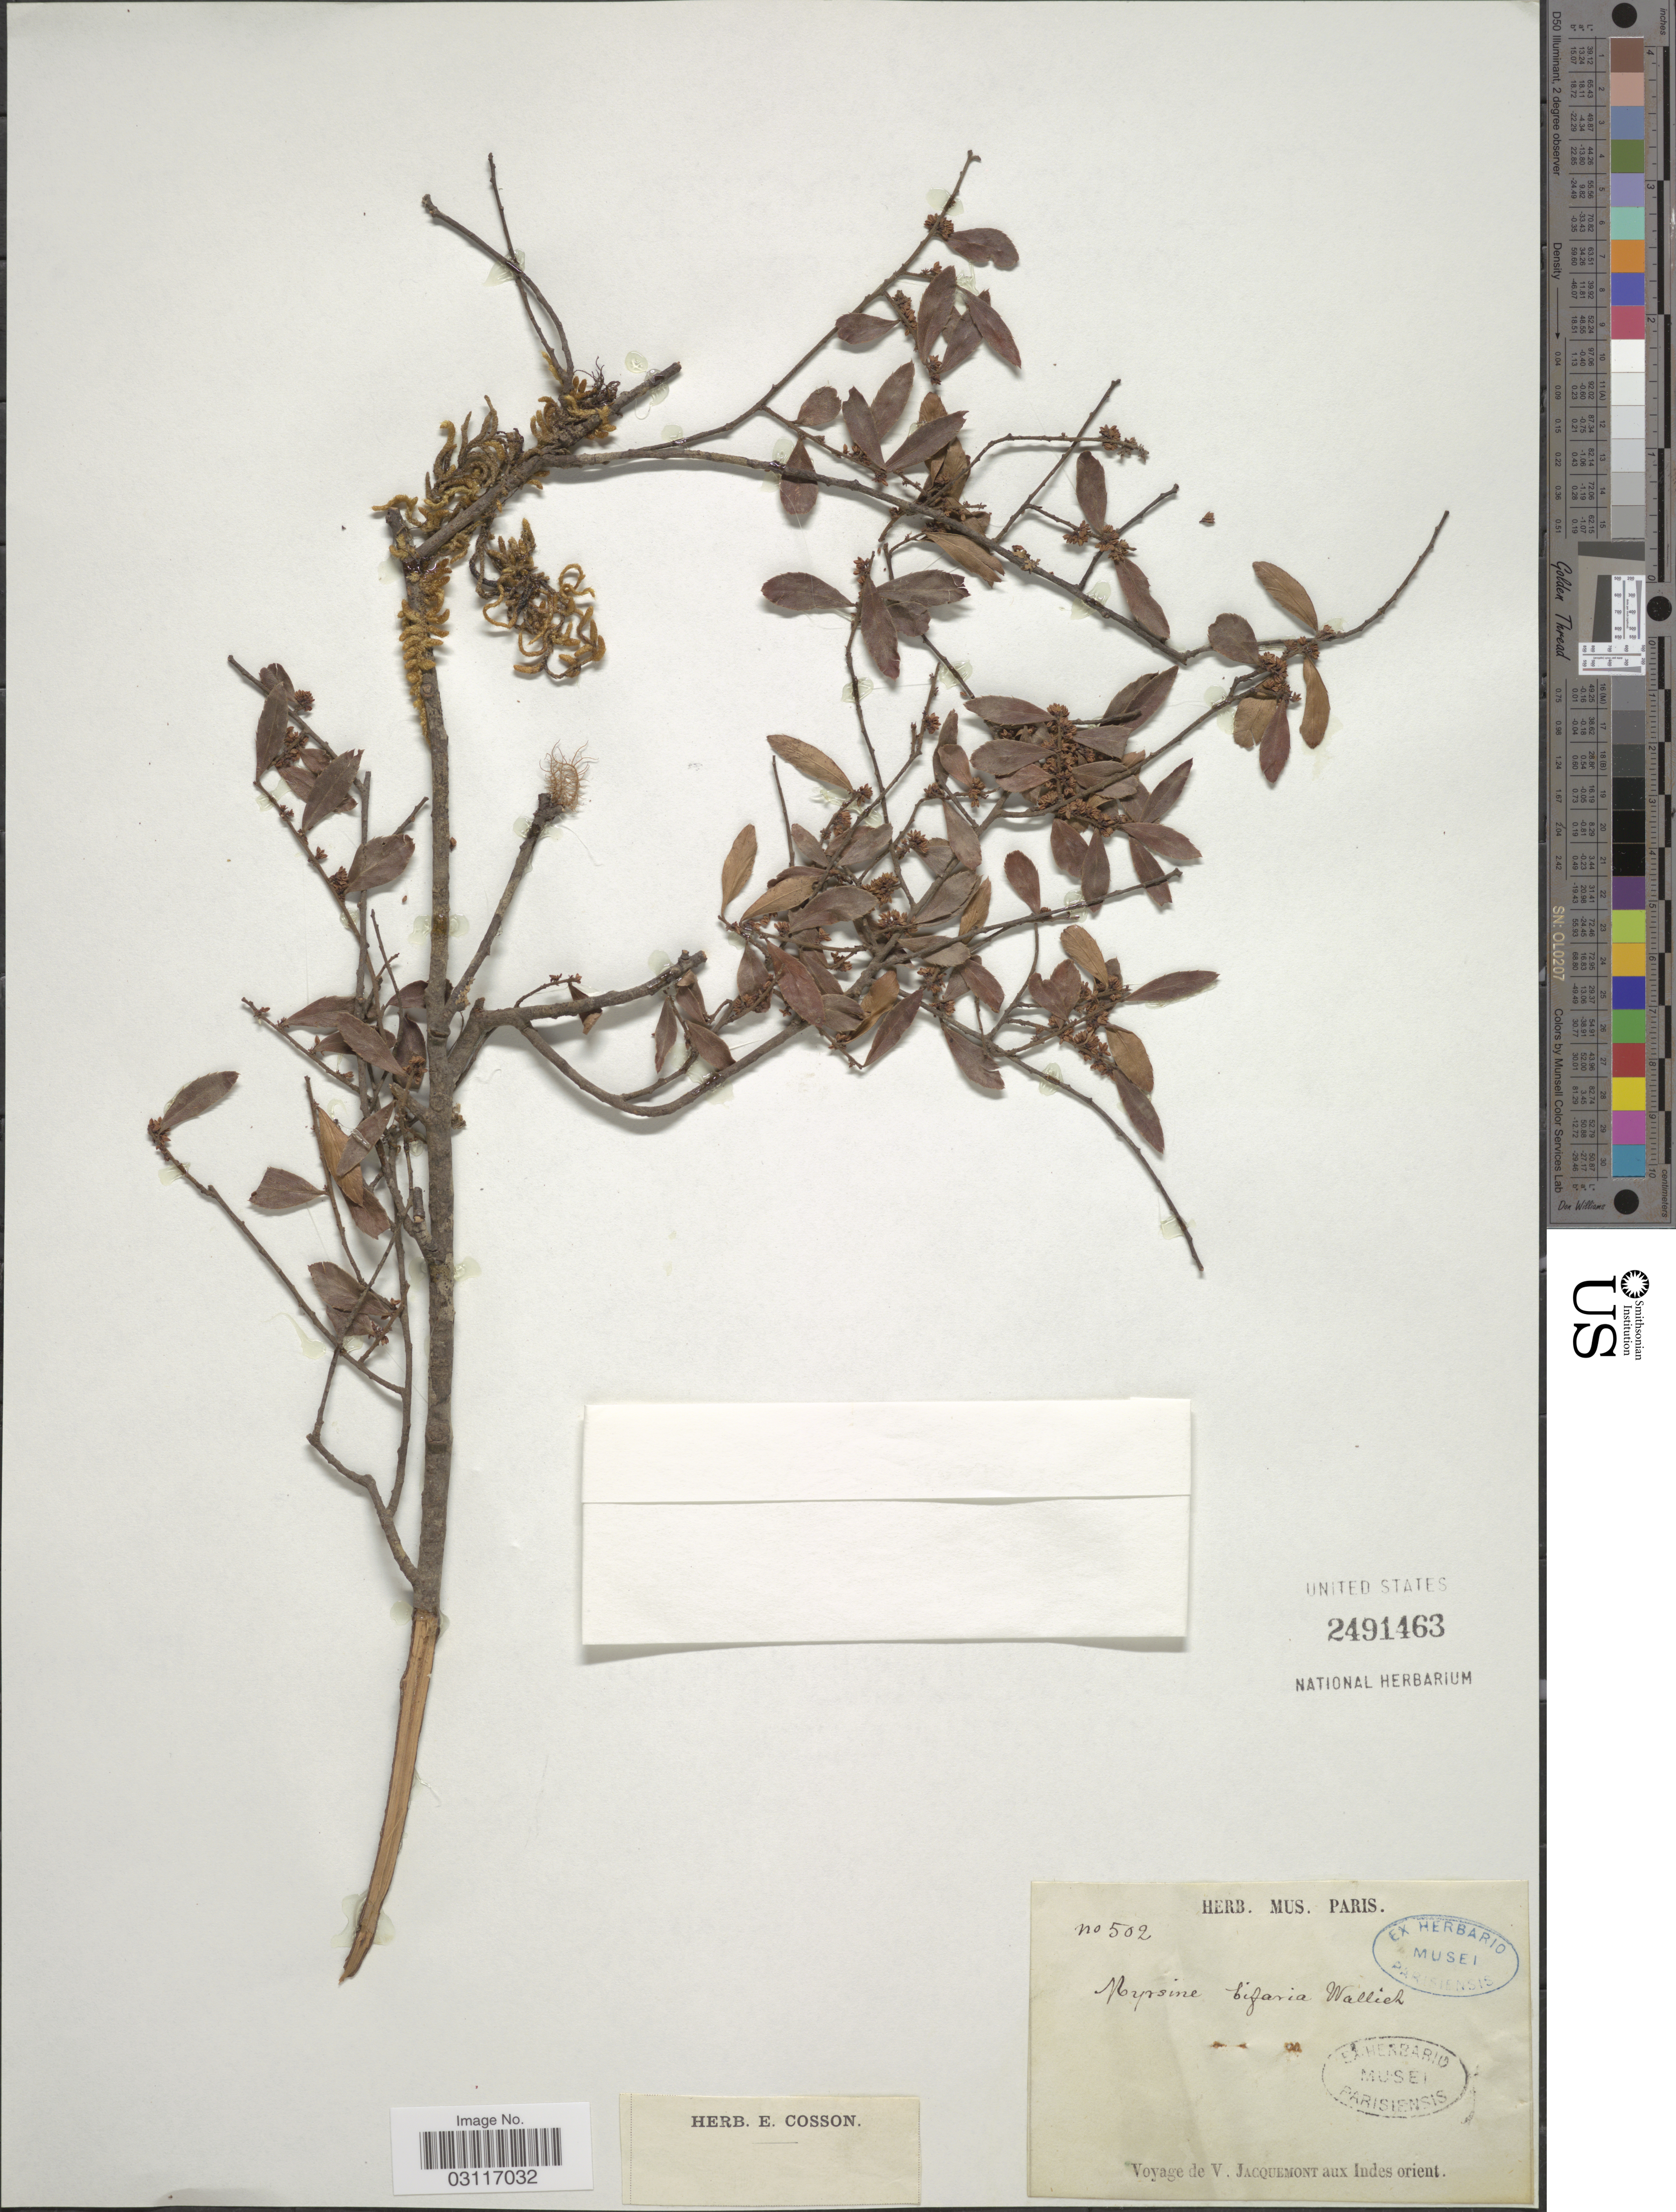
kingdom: Plantae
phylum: Tracheophyta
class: Magnoliopsida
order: Ericales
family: Primulaceae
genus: Myrsine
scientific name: Myrsine sp.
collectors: V. Jacquemont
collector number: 502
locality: Indes orient.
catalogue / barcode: US 2491463